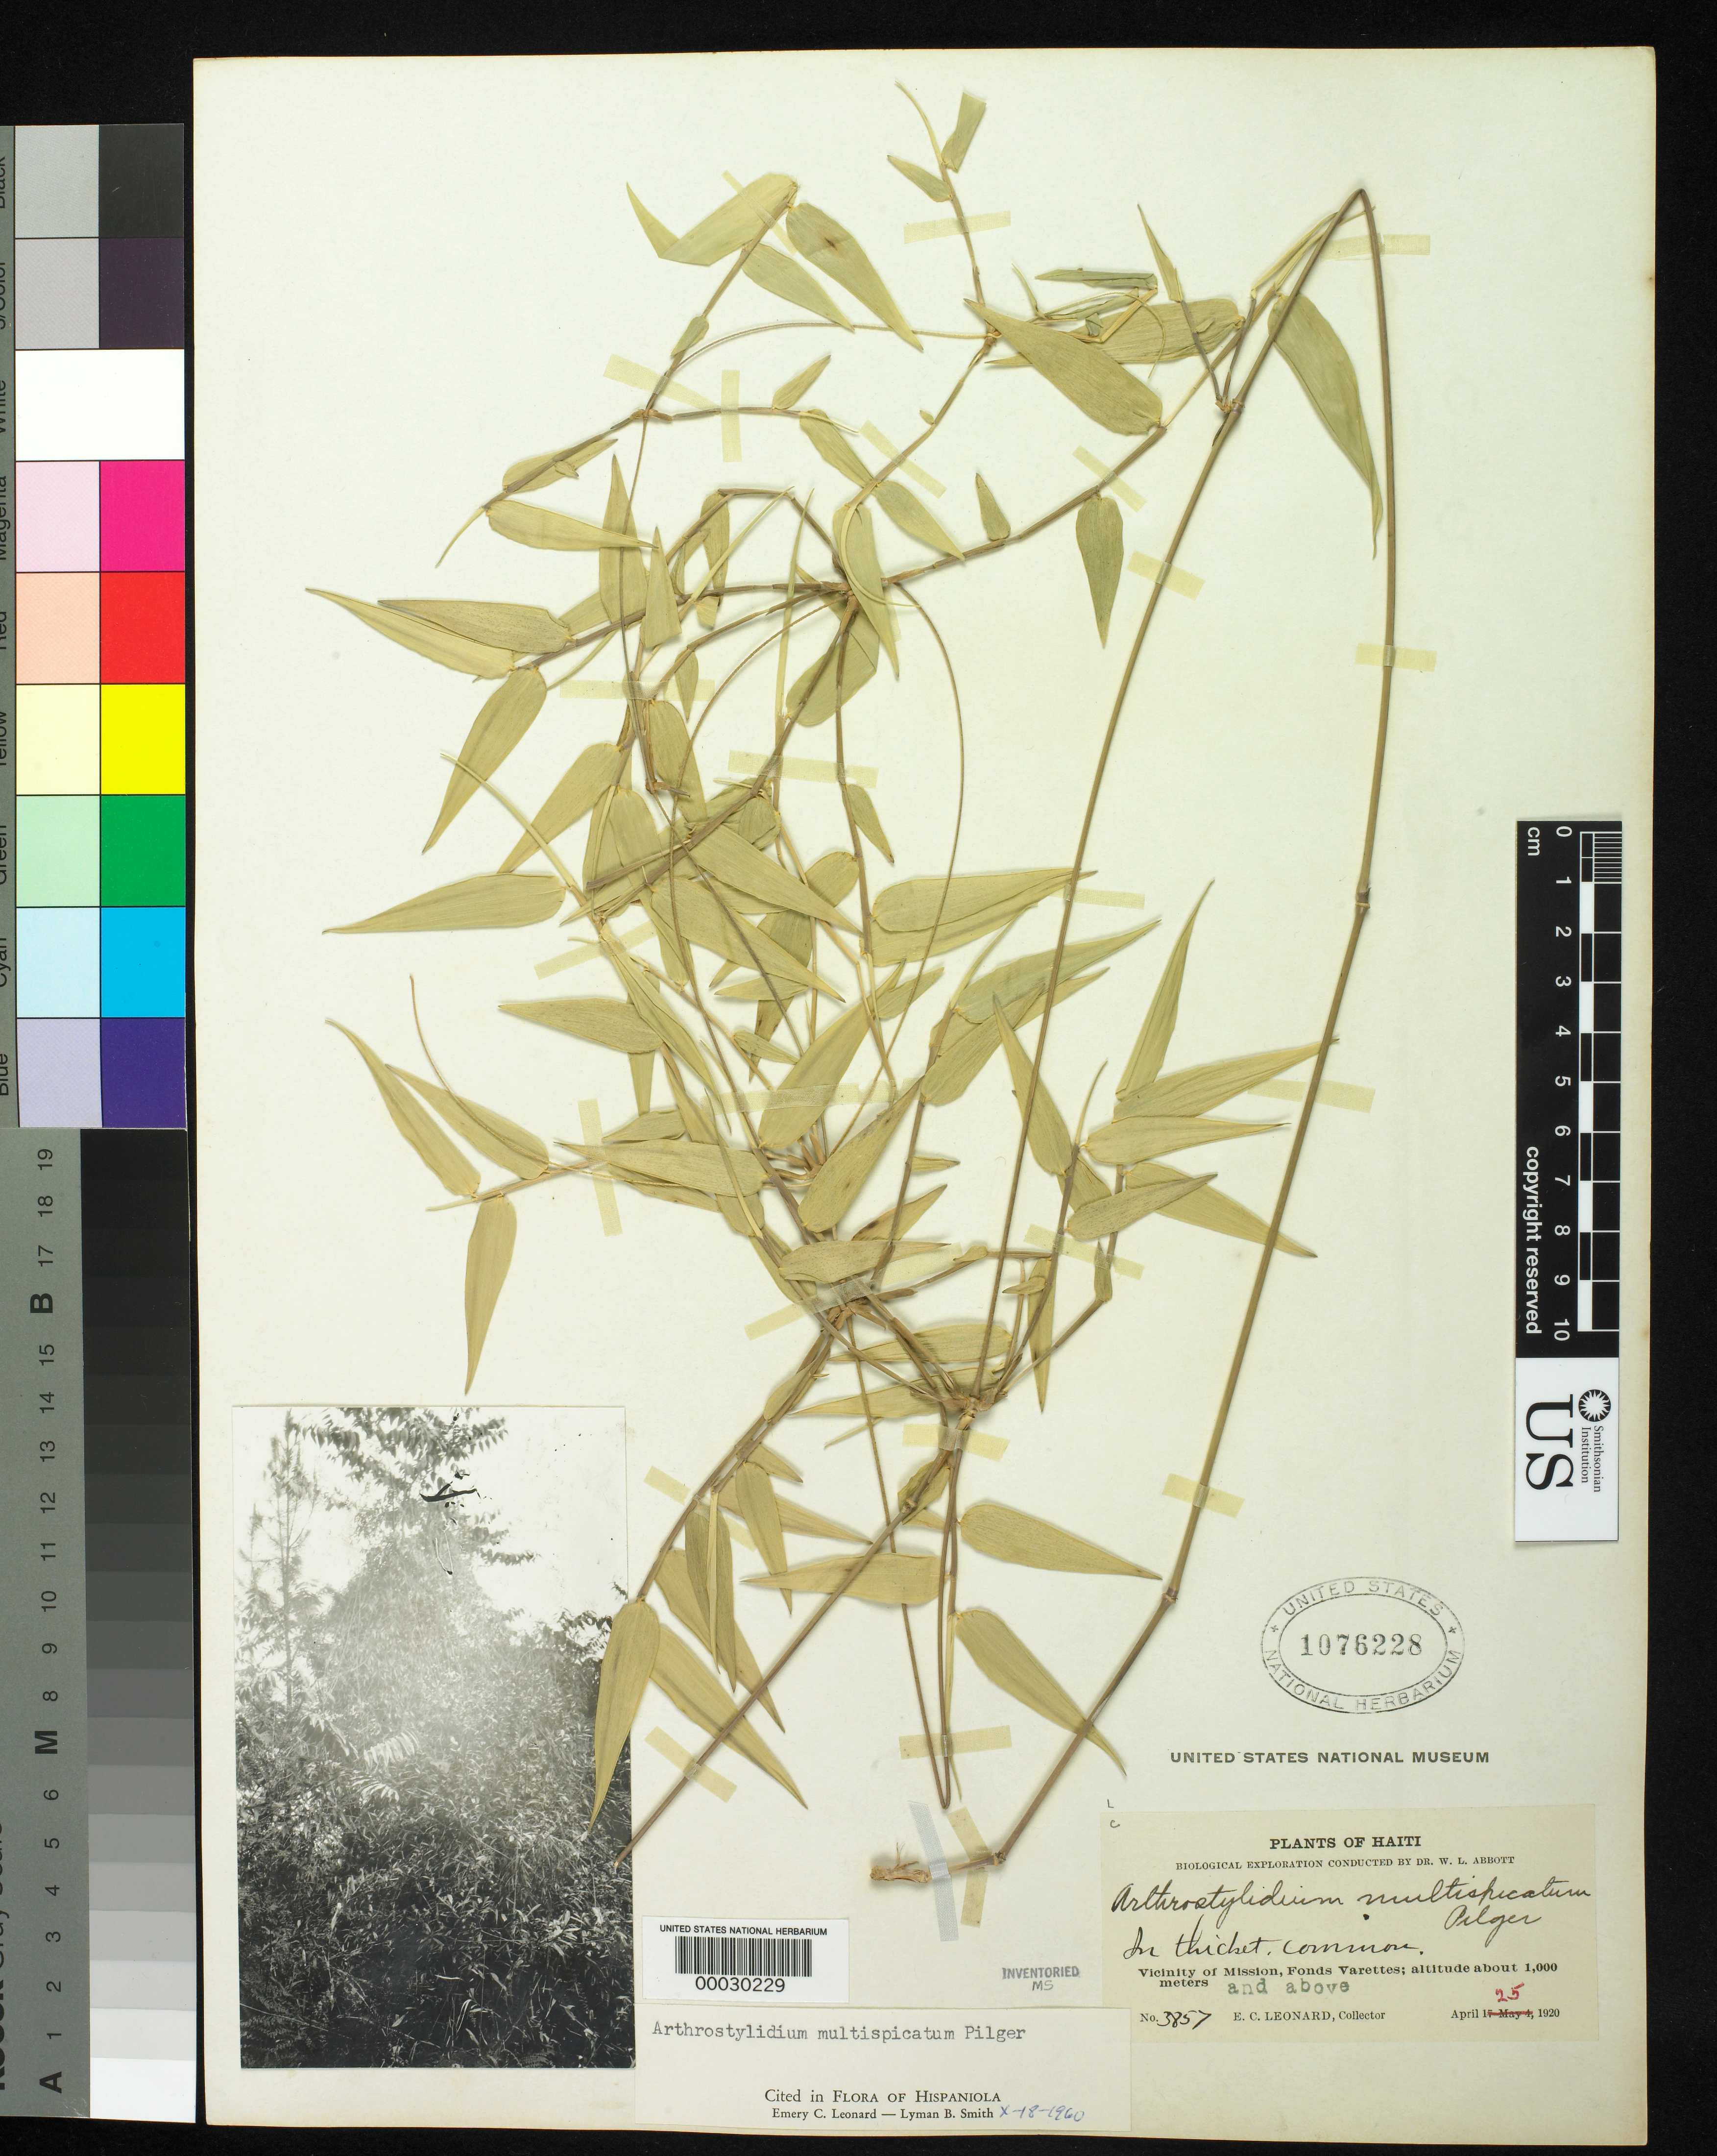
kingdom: Plantae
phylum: Tracheophyta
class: Liliopsida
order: Poales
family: Poaceae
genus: Arthrostylidium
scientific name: Arthrostylidium obtusatum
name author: Pilg. in Urb.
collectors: E. C. Leonard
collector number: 3857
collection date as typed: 25 Apr 1920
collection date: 1920-04-25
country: Haiti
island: Hispaniola Island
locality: Fonds, varettes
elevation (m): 1000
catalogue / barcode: US 1076228